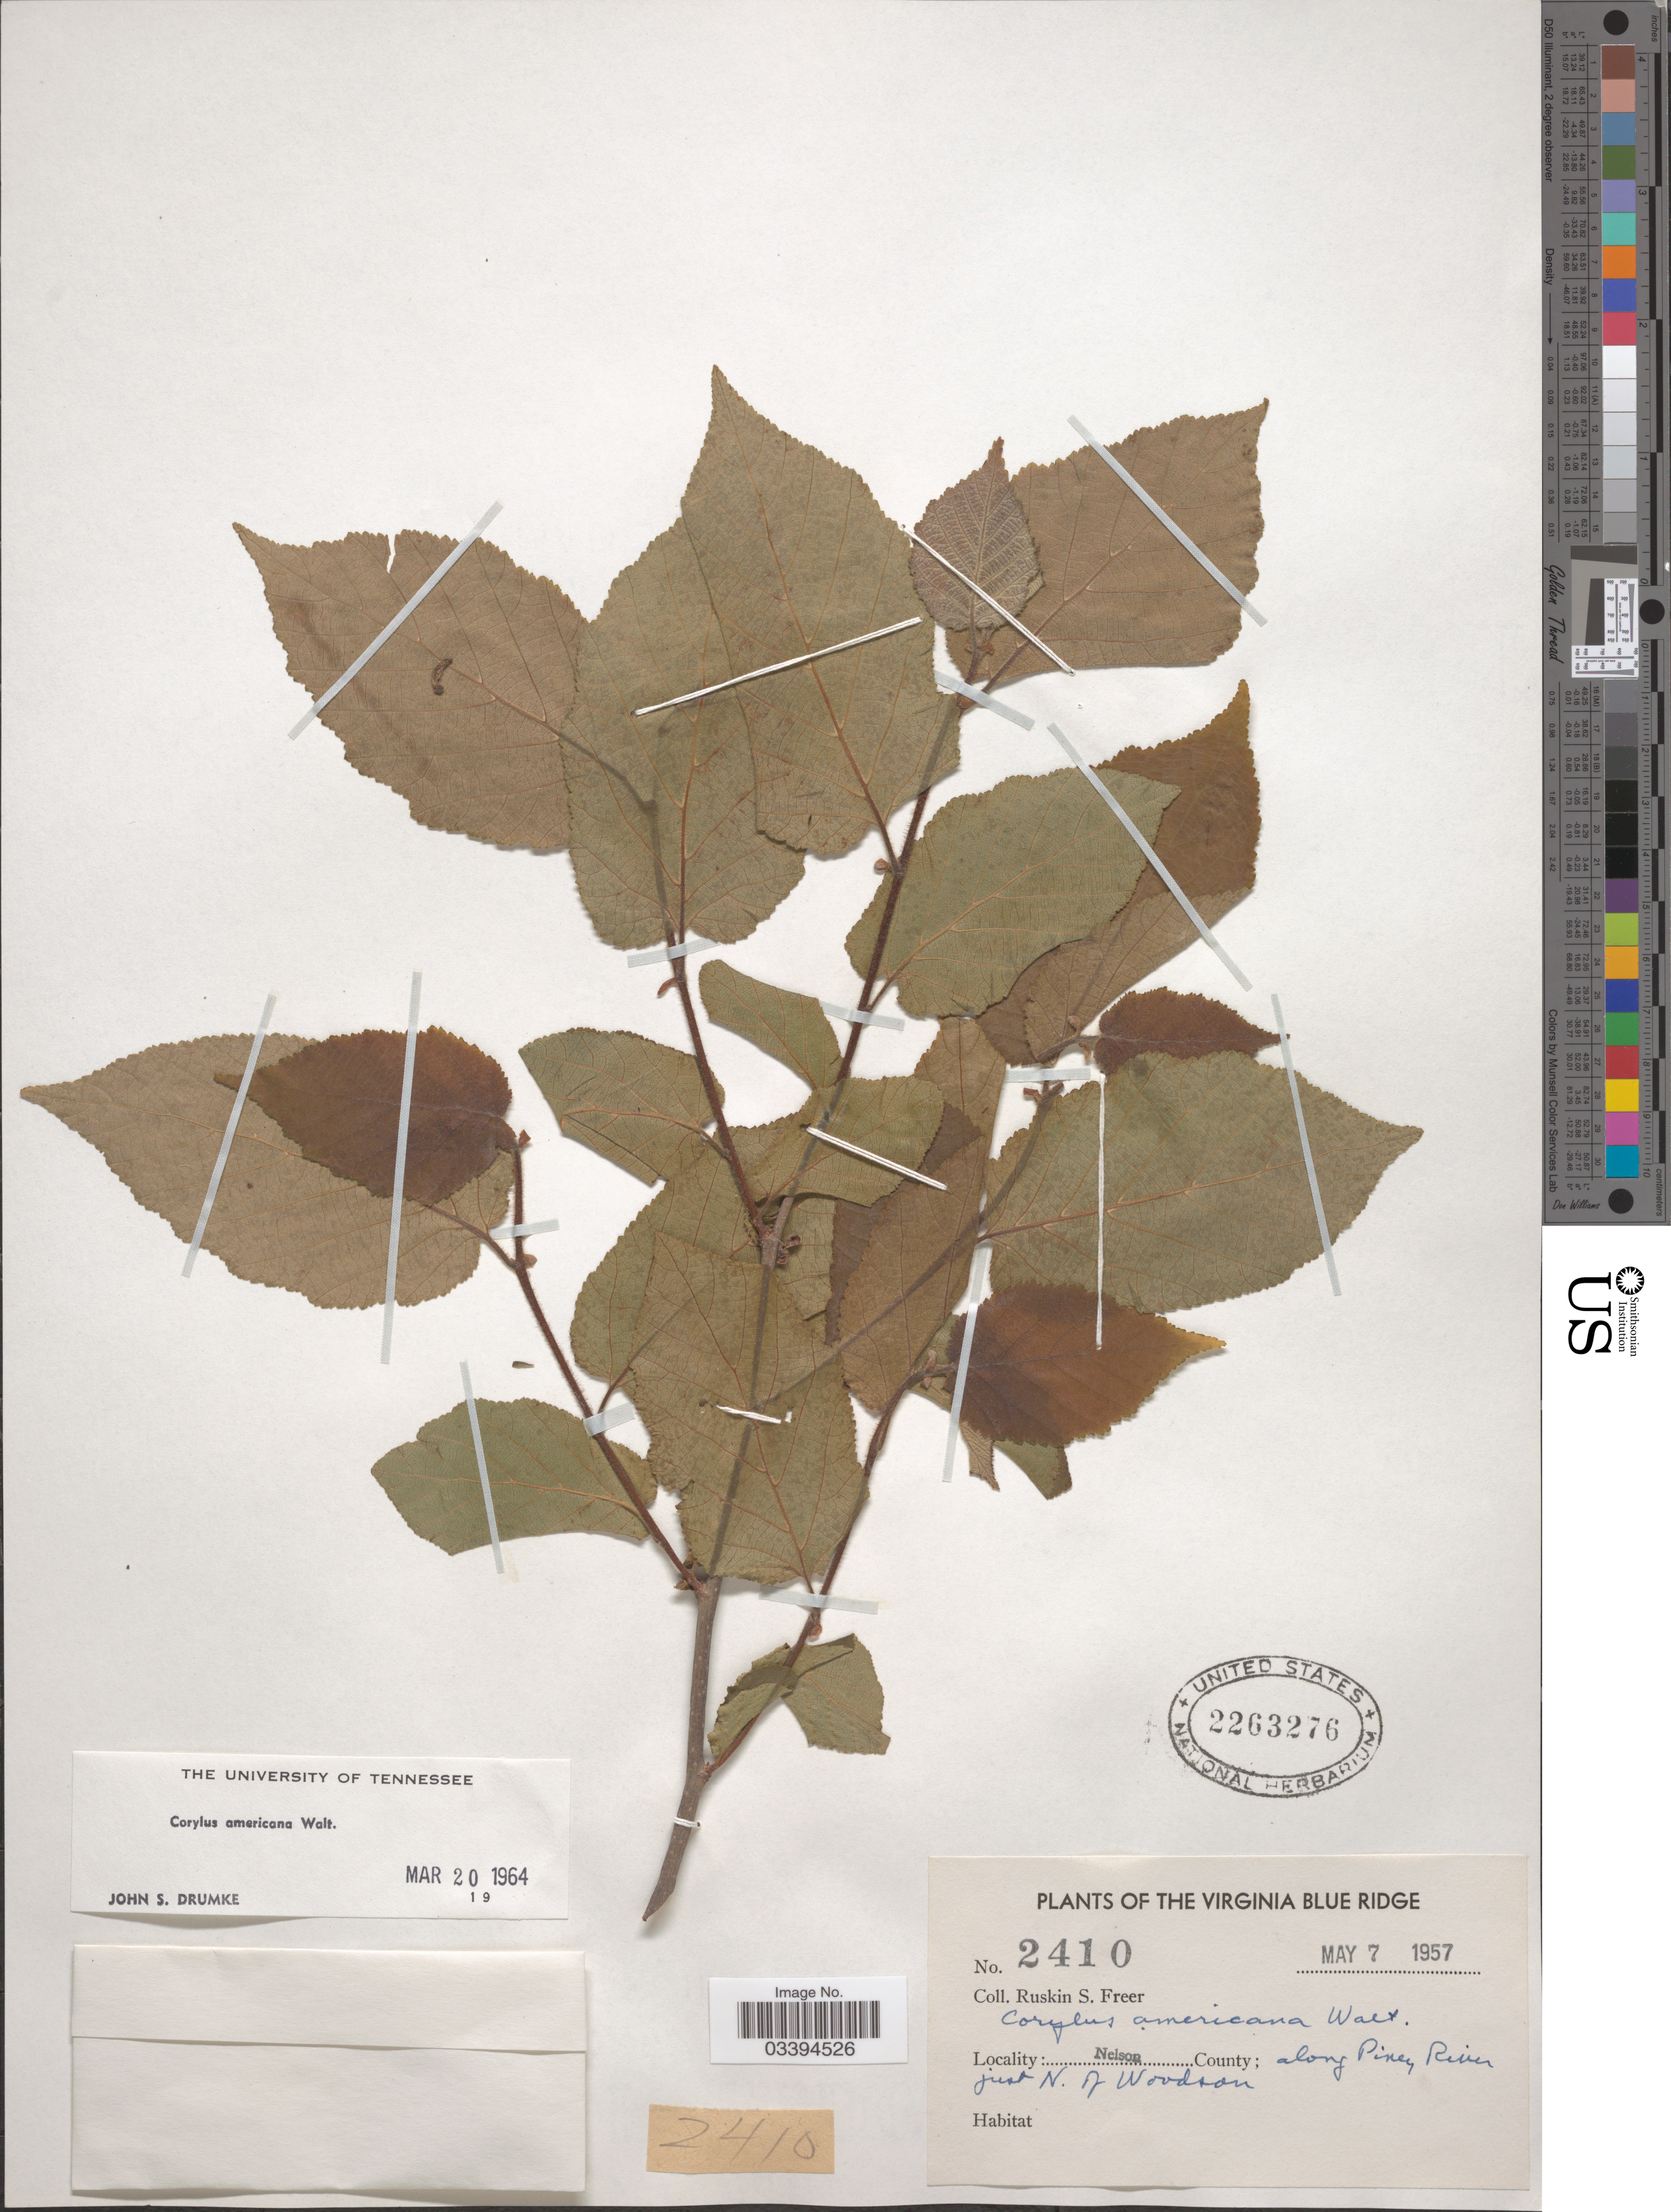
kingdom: Plantae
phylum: Tracheophyta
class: Magnoliopsida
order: Fagales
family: Betulaceae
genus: Corylus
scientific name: Corylus americana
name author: Walter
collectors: R. Freer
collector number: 2410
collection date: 1957-05-07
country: United States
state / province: Virginia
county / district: Nelson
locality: The Virginia Blue Ridge. Nelson County; along Piney River just N. of Woodson.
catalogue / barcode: US 2263276